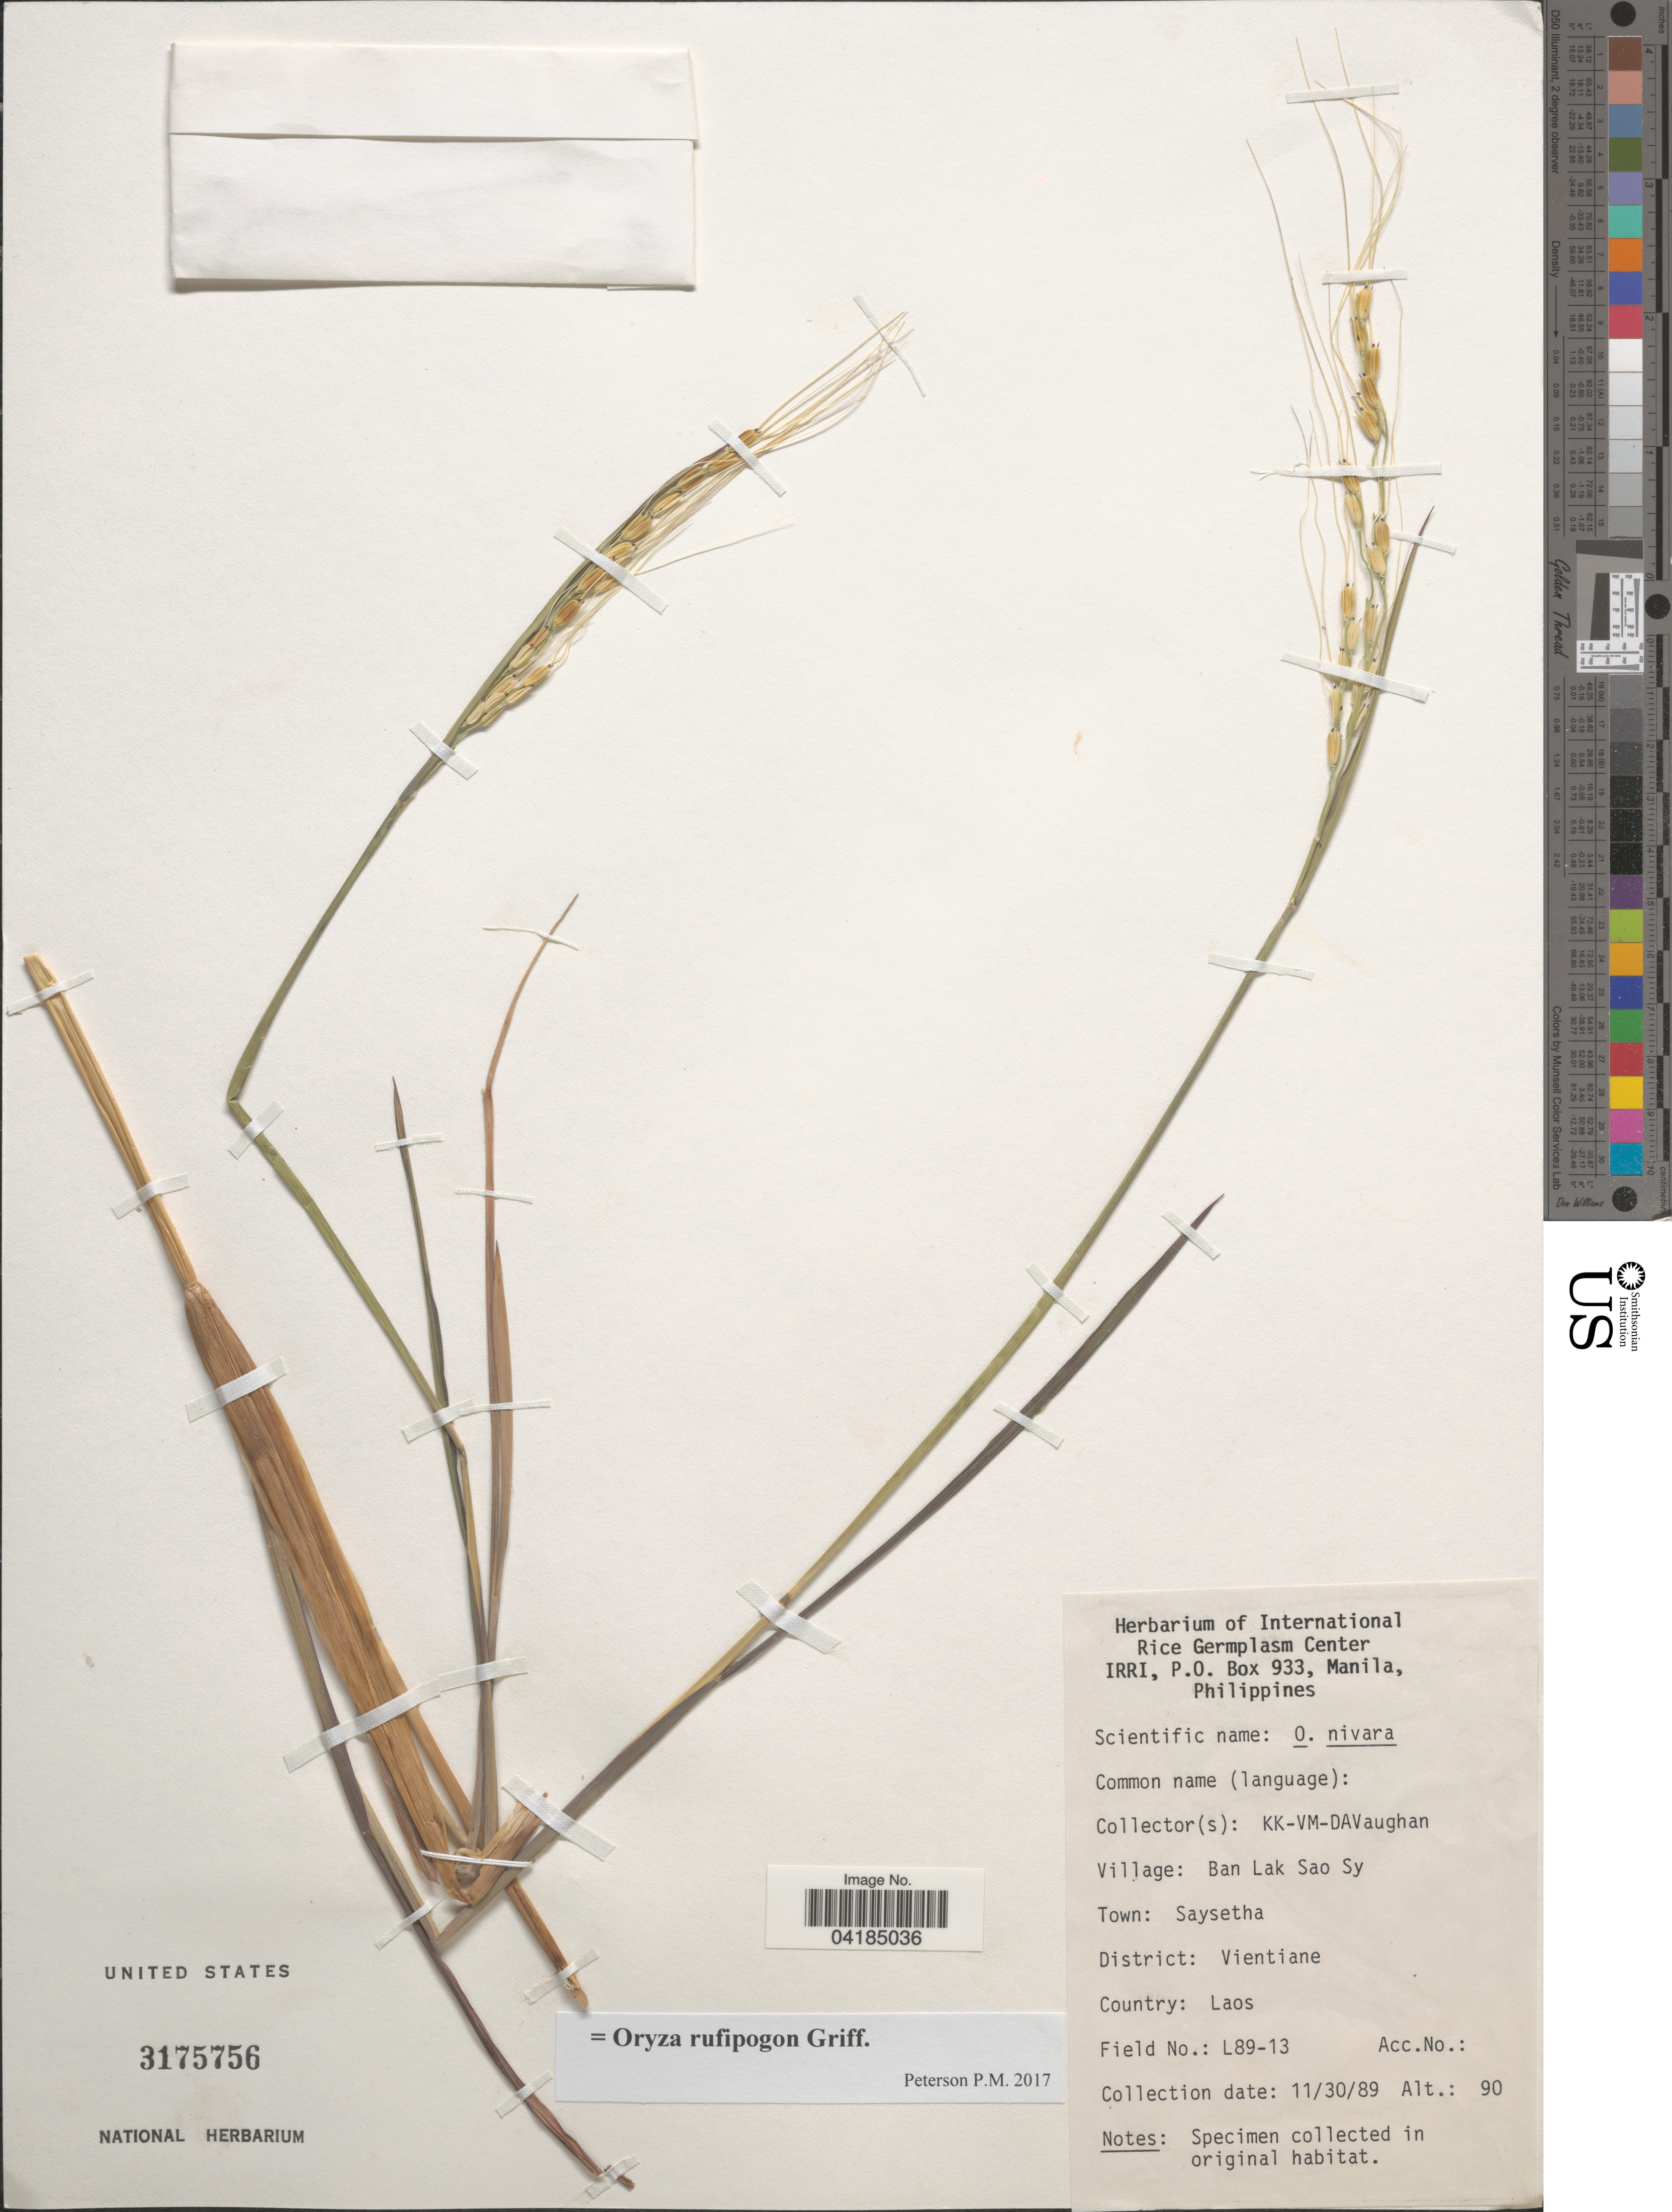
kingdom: Plantae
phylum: Tracheophyta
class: Liliopsida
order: Poales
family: Poaceae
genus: Oryza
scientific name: Oryza rufipogon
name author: Griffith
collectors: K. K., V. M. & D. Vaughan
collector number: L89-13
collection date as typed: Transcribed d/m/y: 30/11/89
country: Laos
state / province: Viangchan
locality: Village: Ban Lak Sao Sy. Town: Saysetha. District: Vientiane.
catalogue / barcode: US 3175756